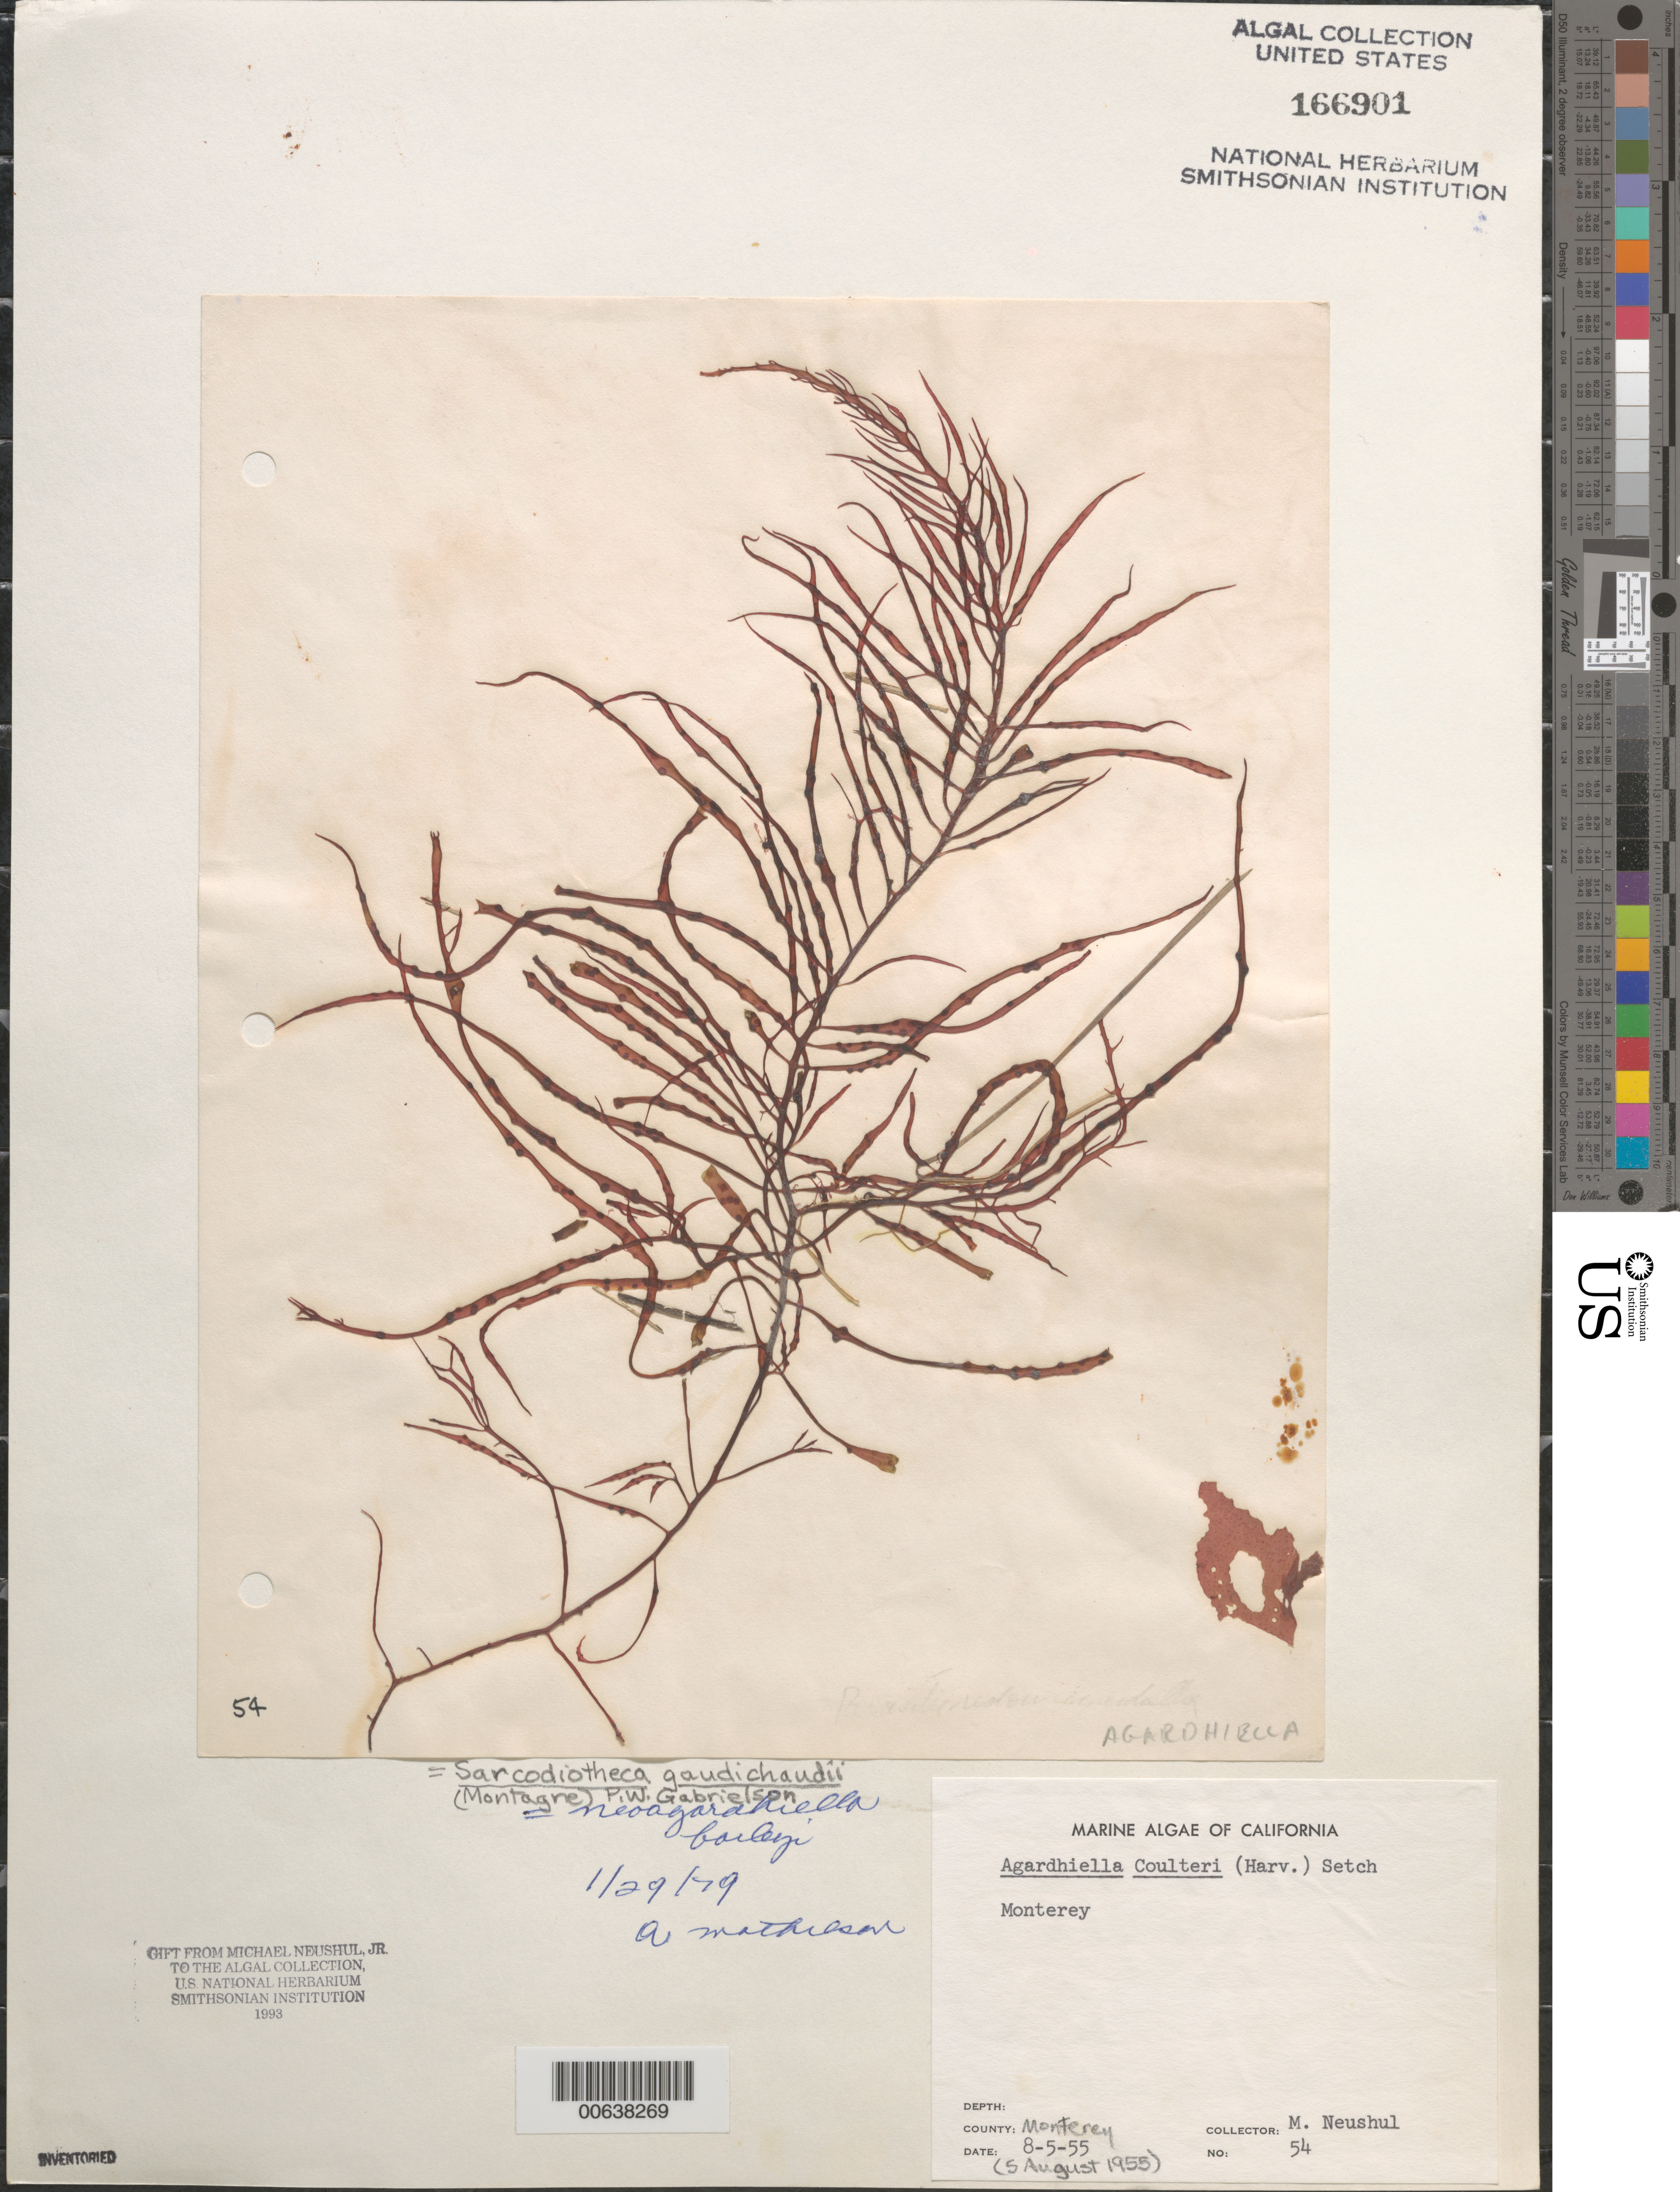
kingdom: Plantae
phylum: Rhodophyta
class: Florideophyceae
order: Gigartinales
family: Solieriaceae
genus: Sarcodiotheca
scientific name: Sarcodiotheca gaudichaudii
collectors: M. Neushul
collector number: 54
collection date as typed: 05 Aug 1955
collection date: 1955-08-05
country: United States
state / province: California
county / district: Monterey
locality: Monterey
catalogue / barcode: US 166901